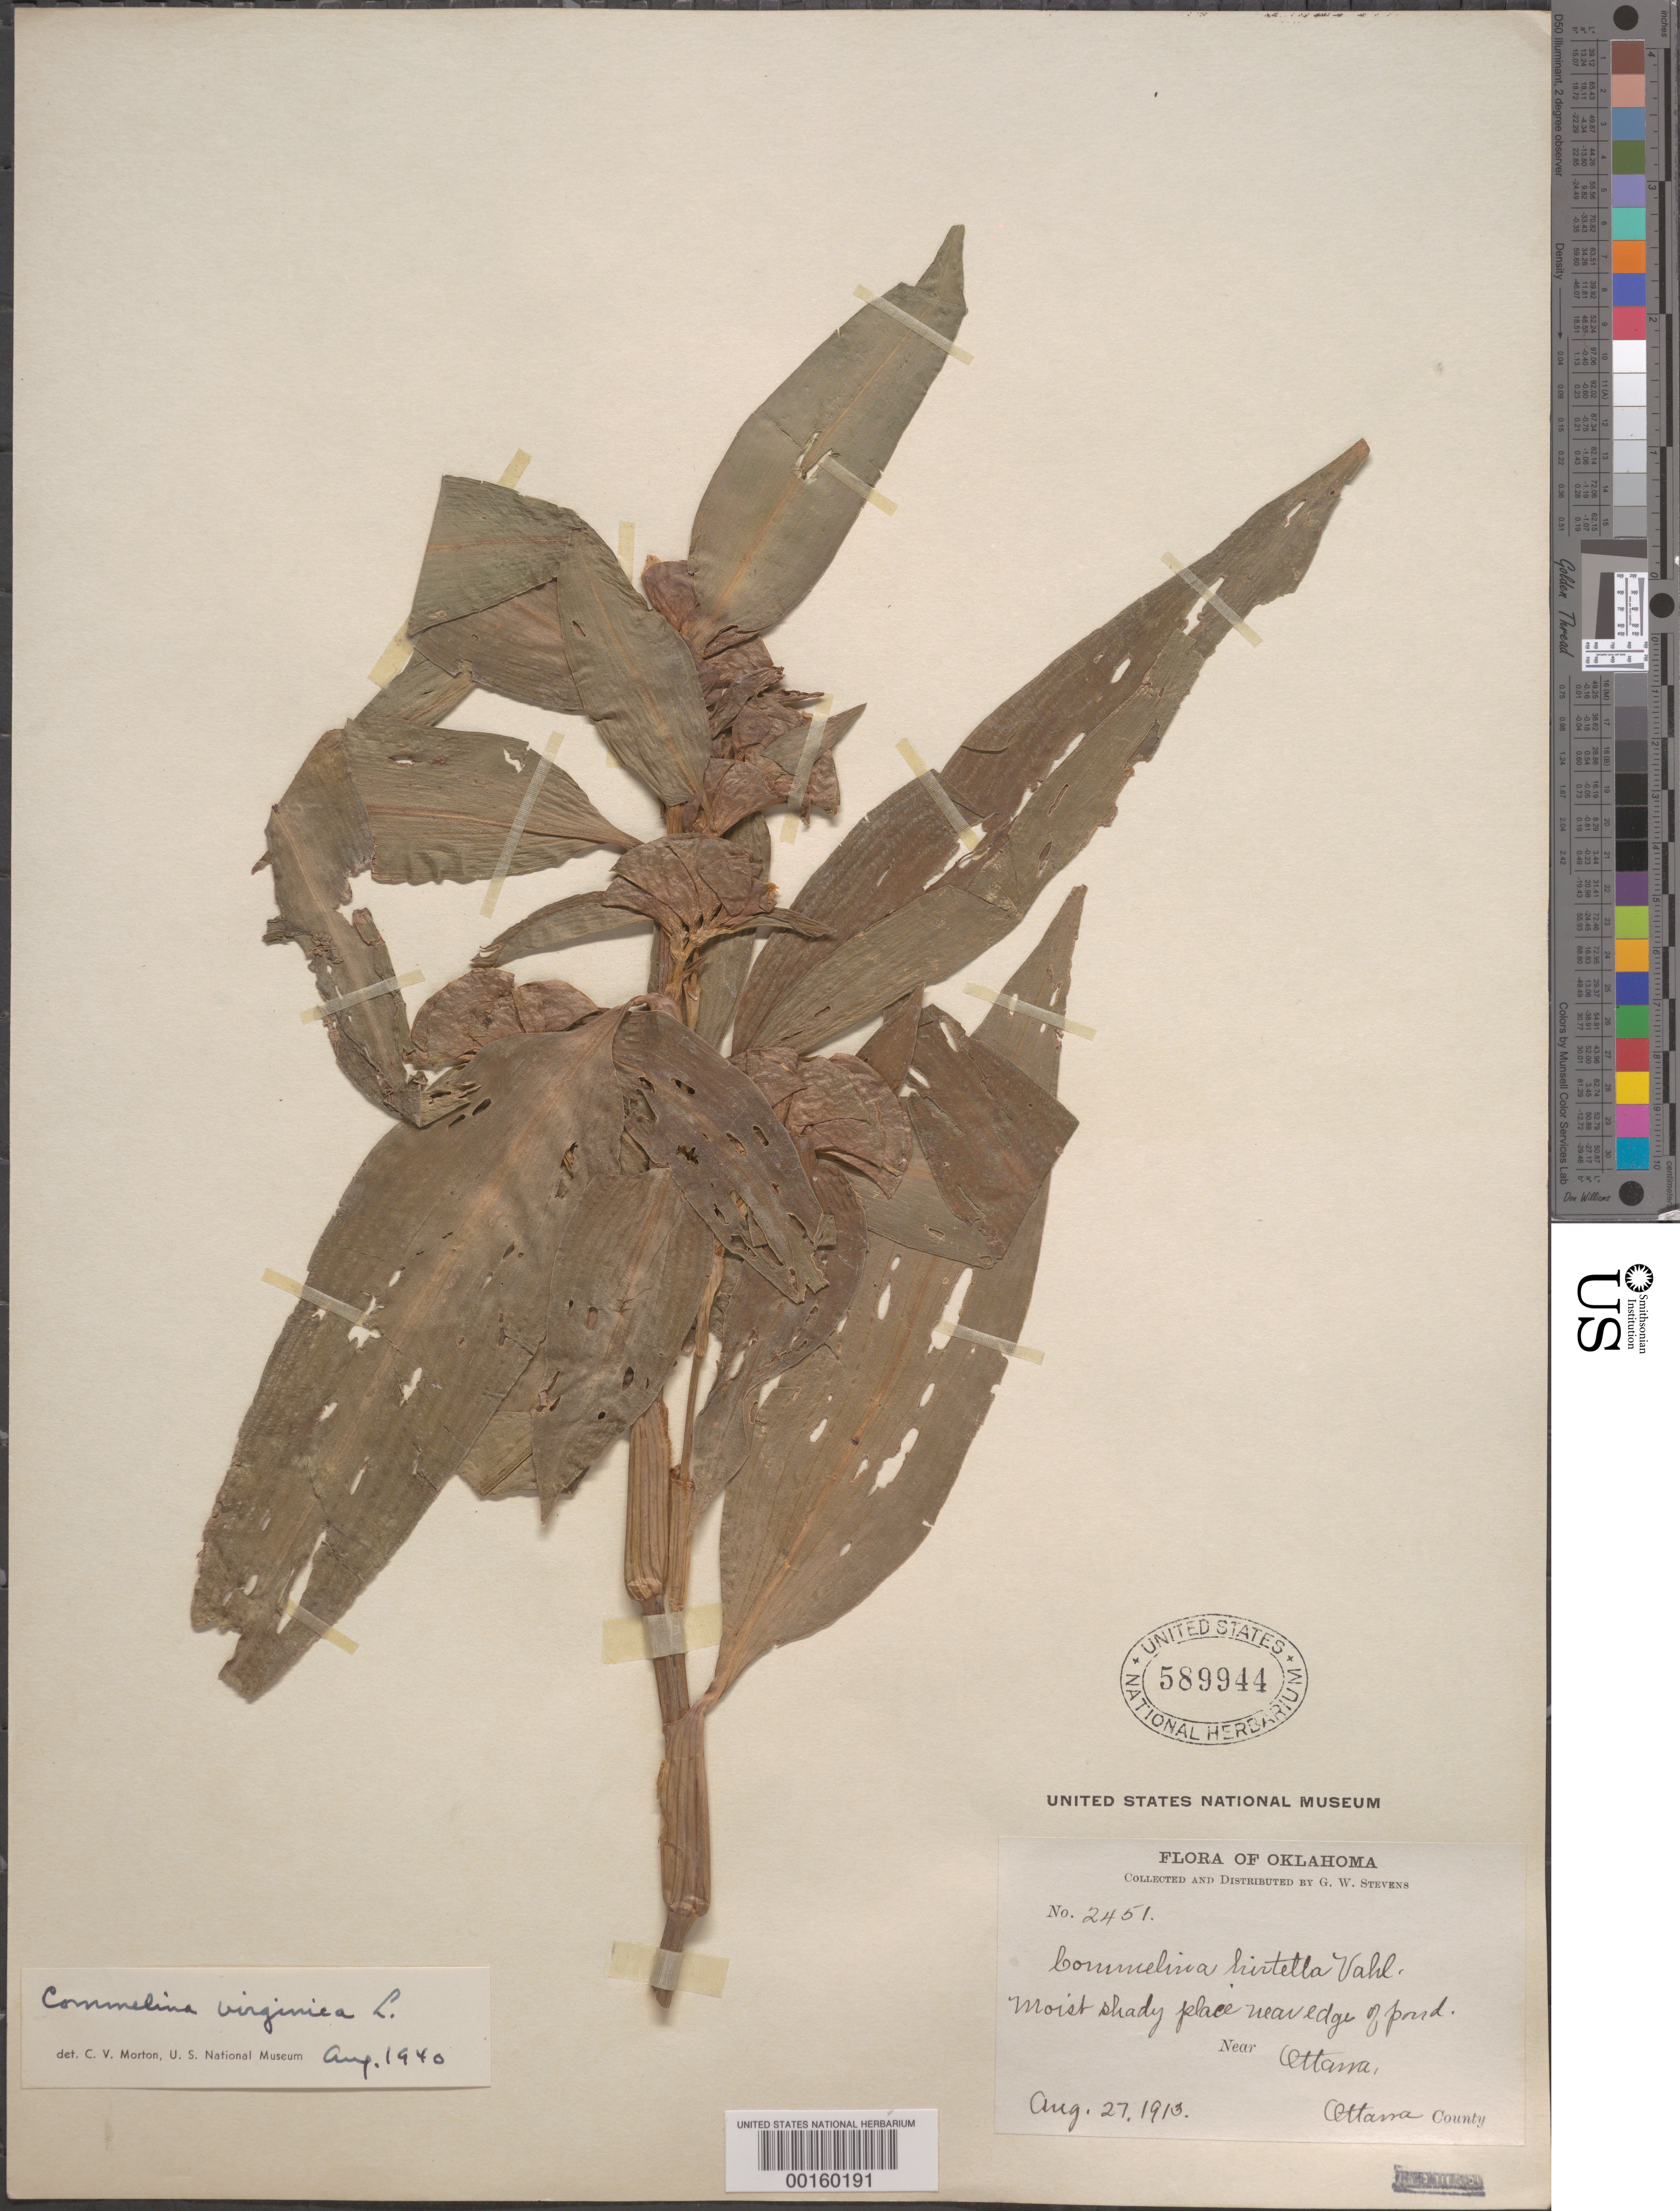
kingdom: Plantae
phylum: Tracheophyta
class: Liliopsida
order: Commelinales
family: Commelinaceae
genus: Commelina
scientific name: Commelina virginica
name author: L.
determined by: Morton, C. V.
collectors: G. W. Stevens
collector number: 2451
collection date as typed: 27 Aug 1913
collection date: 1913-08-27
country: United States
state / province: Oklahoma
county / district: Ottawa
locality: Ottawa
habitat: Moist soil, shady edge of pond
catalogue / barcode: US 589944